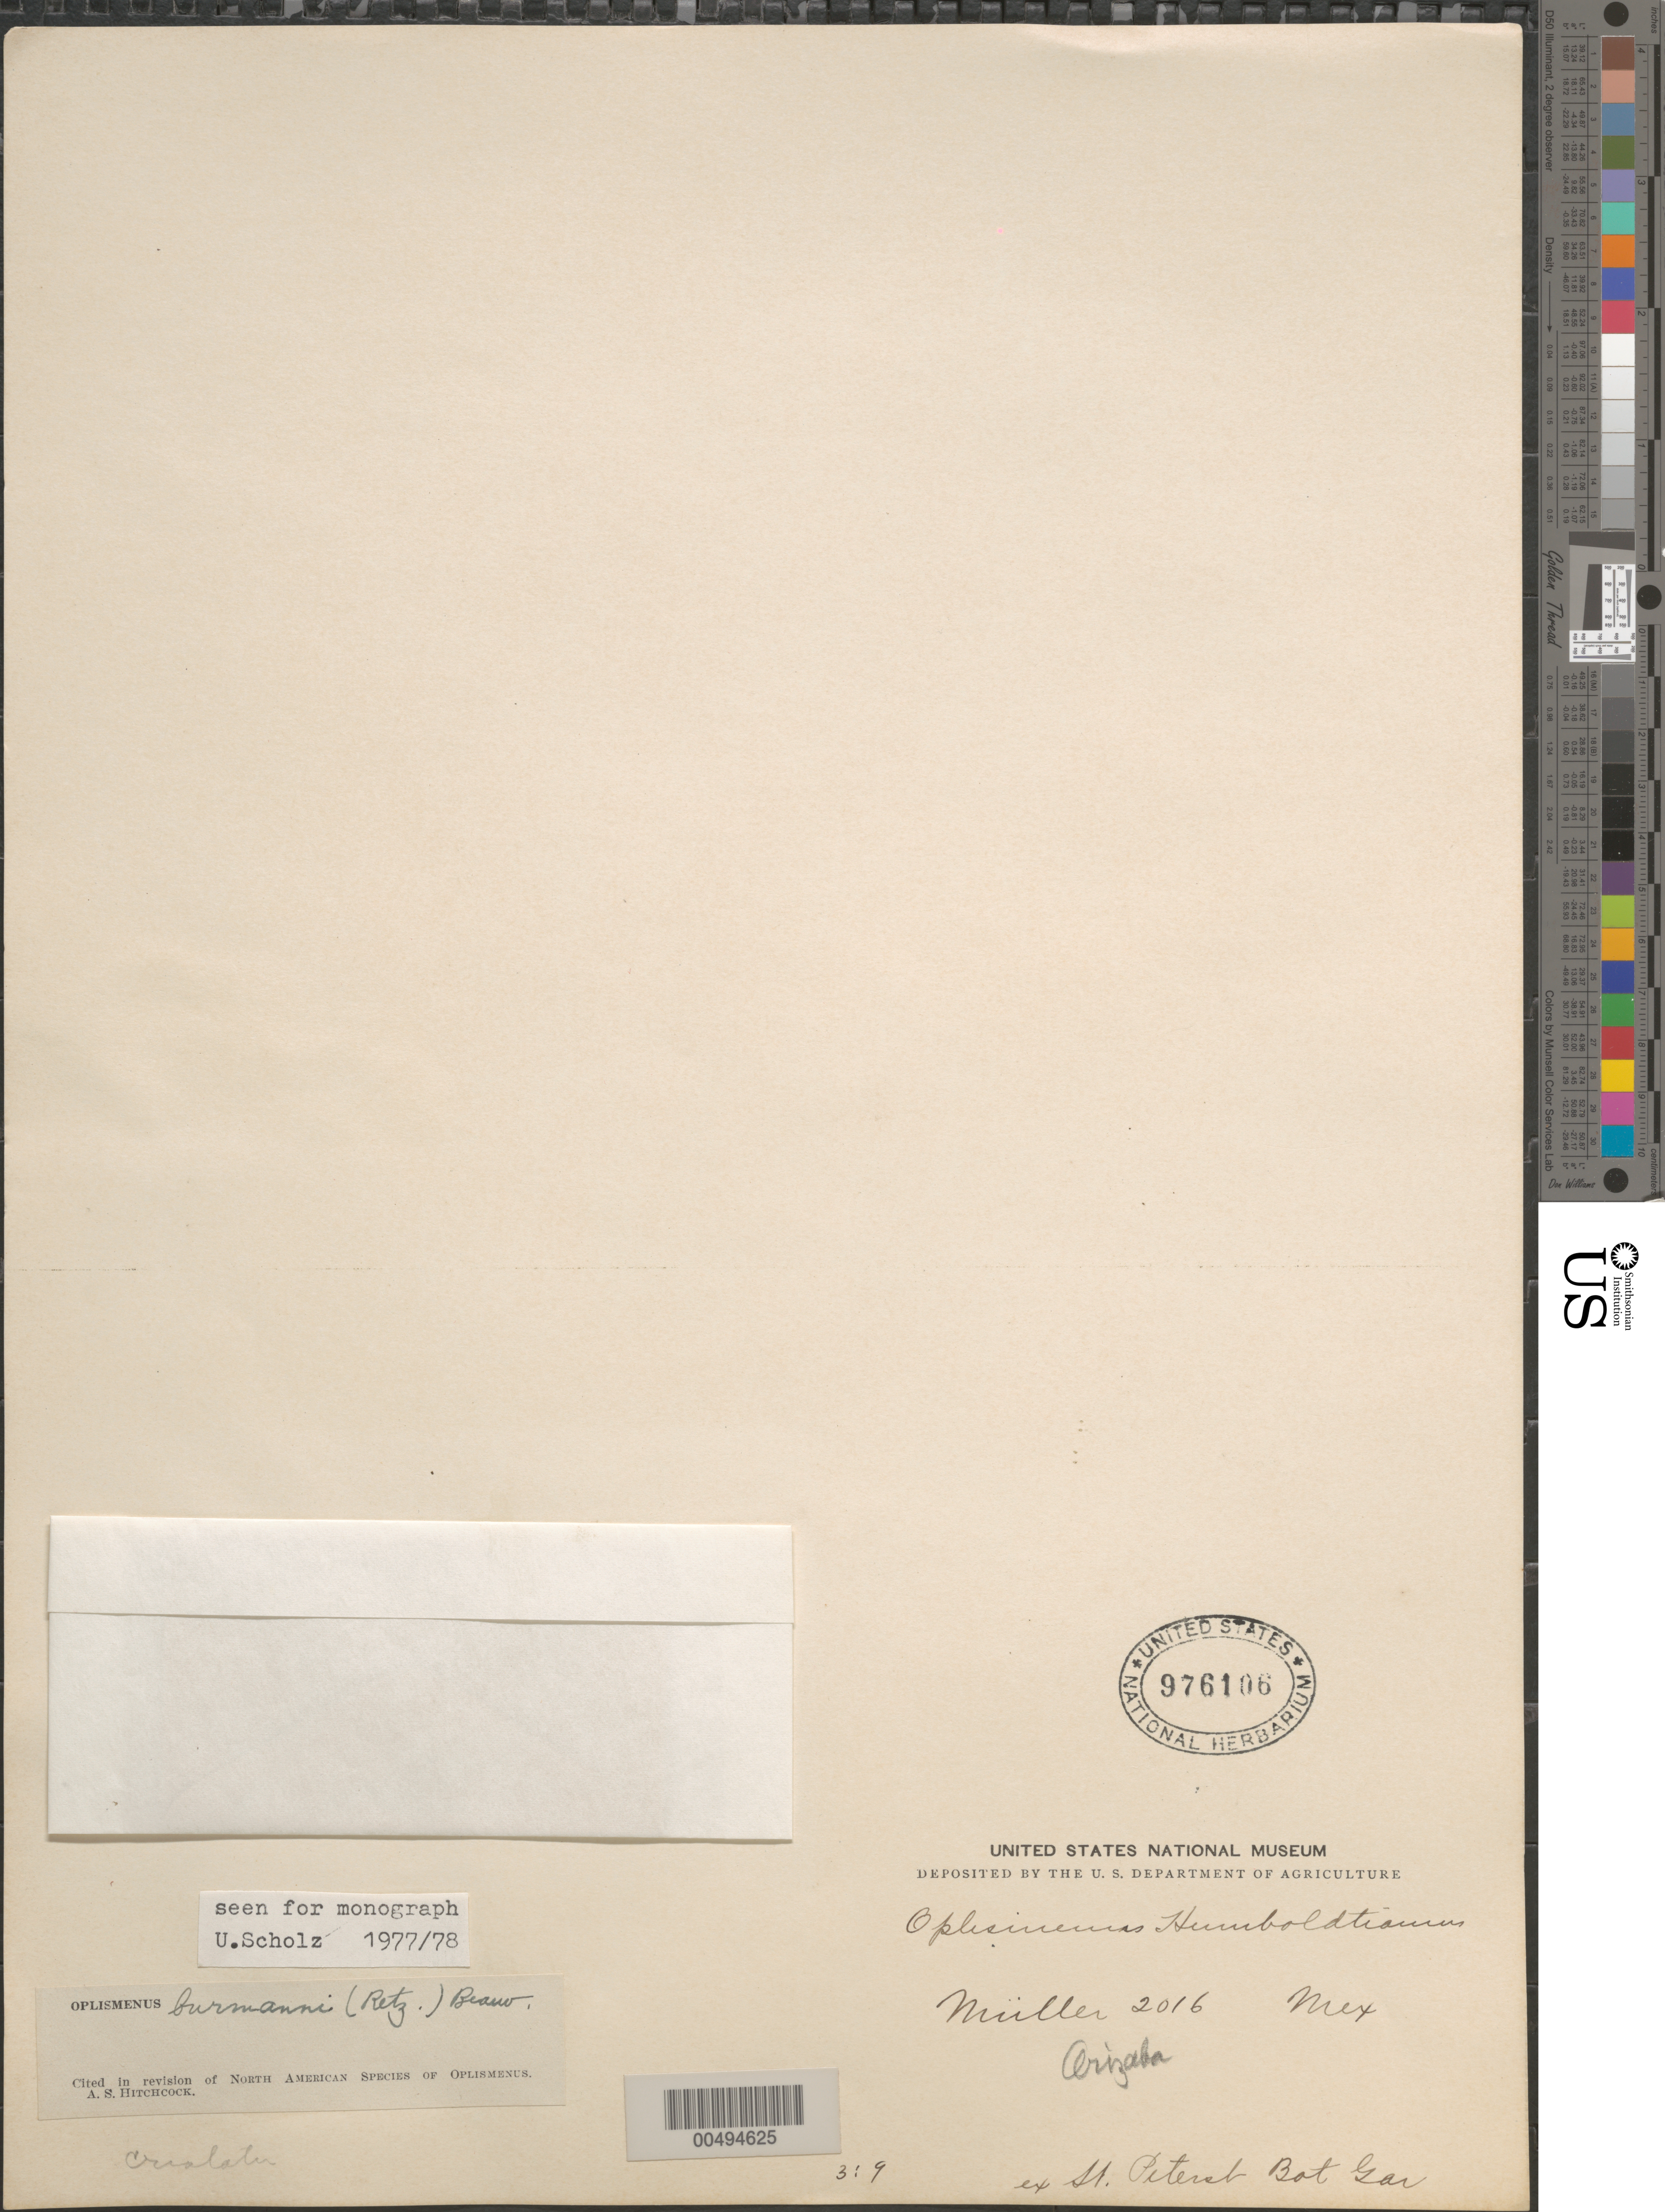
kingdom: Plantae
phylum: Tracheophyta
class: Liliopsida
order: Poales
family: Poaceae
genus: Oplismenus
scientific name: Oplismenus burmannii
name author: (Retz.) P. Beauv.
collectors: -. Mller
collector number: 2016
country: Mexico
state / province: Veracruz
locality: Orizaba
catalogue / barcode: US 976106